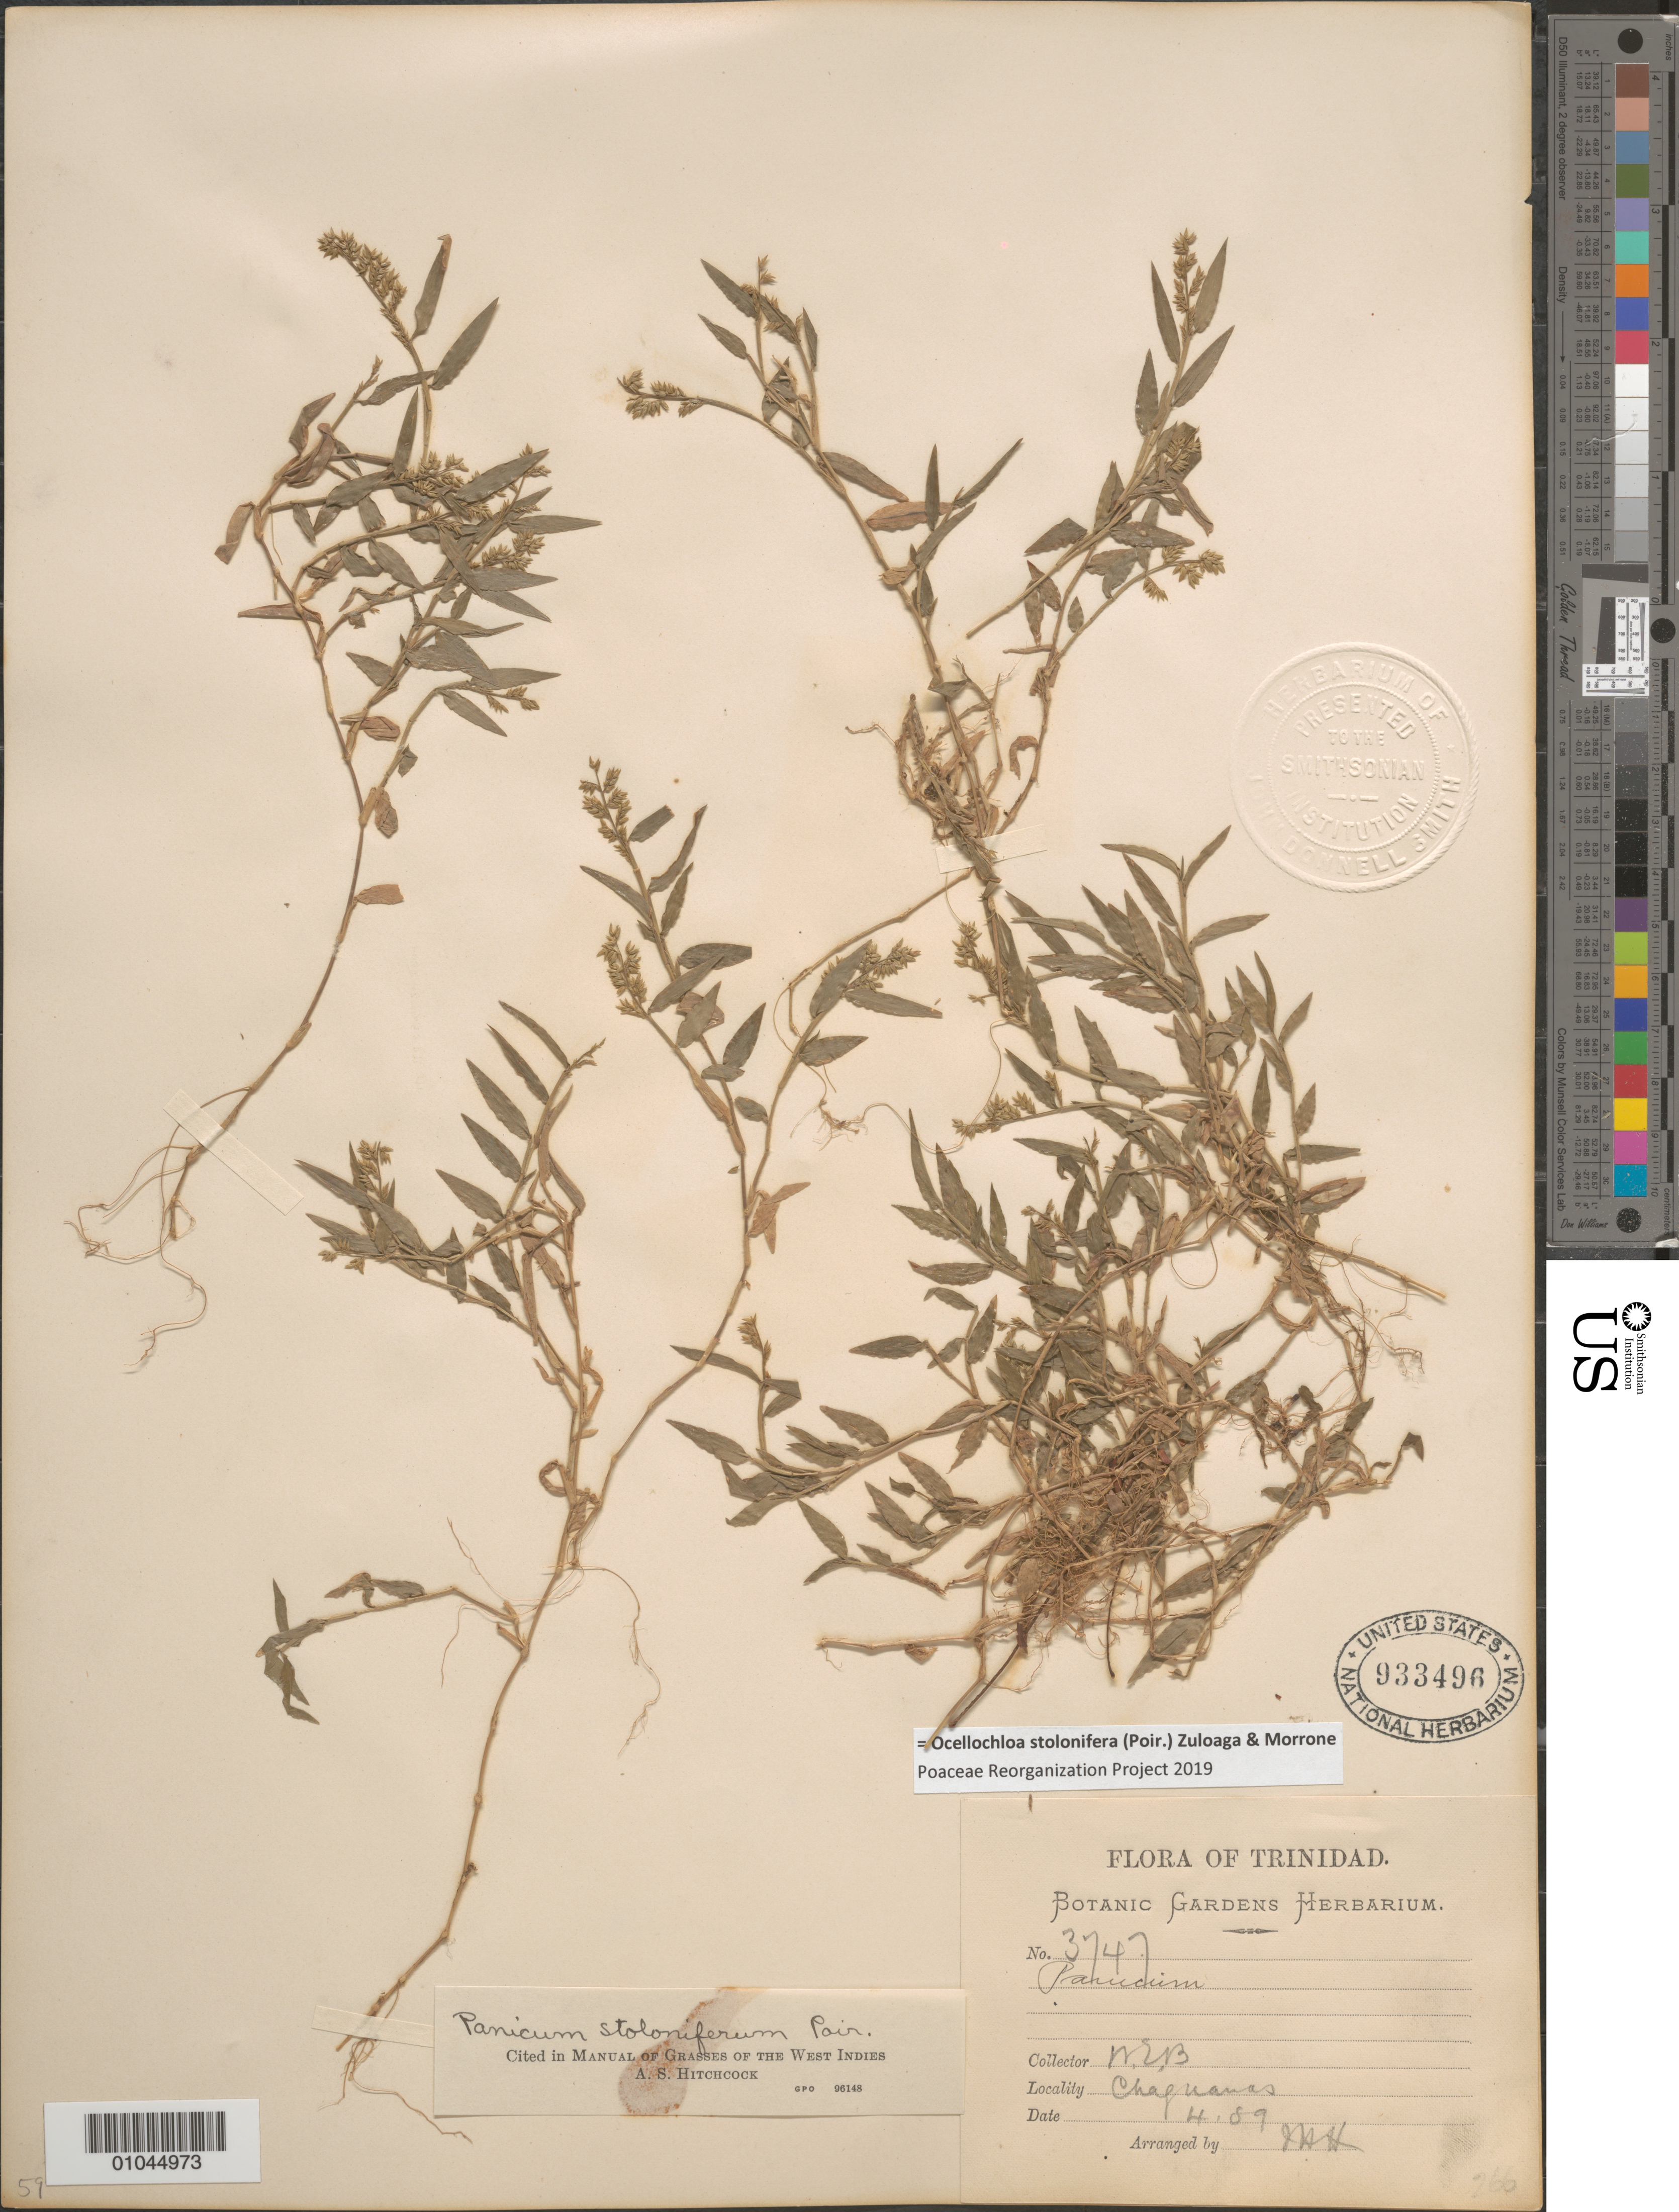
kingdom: Plantae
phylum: Tracheophyta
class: Liliopsida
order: Poales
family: Poaceae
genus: Panicum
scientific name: Panicum stoloniferum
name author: Poir.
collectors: W. E. Broadway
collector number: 3747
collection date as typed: Apr 1889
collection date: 1889-04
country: Trinidad and Tobago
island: Trinidad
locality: Chapnanas (?)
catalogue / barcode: US 933496